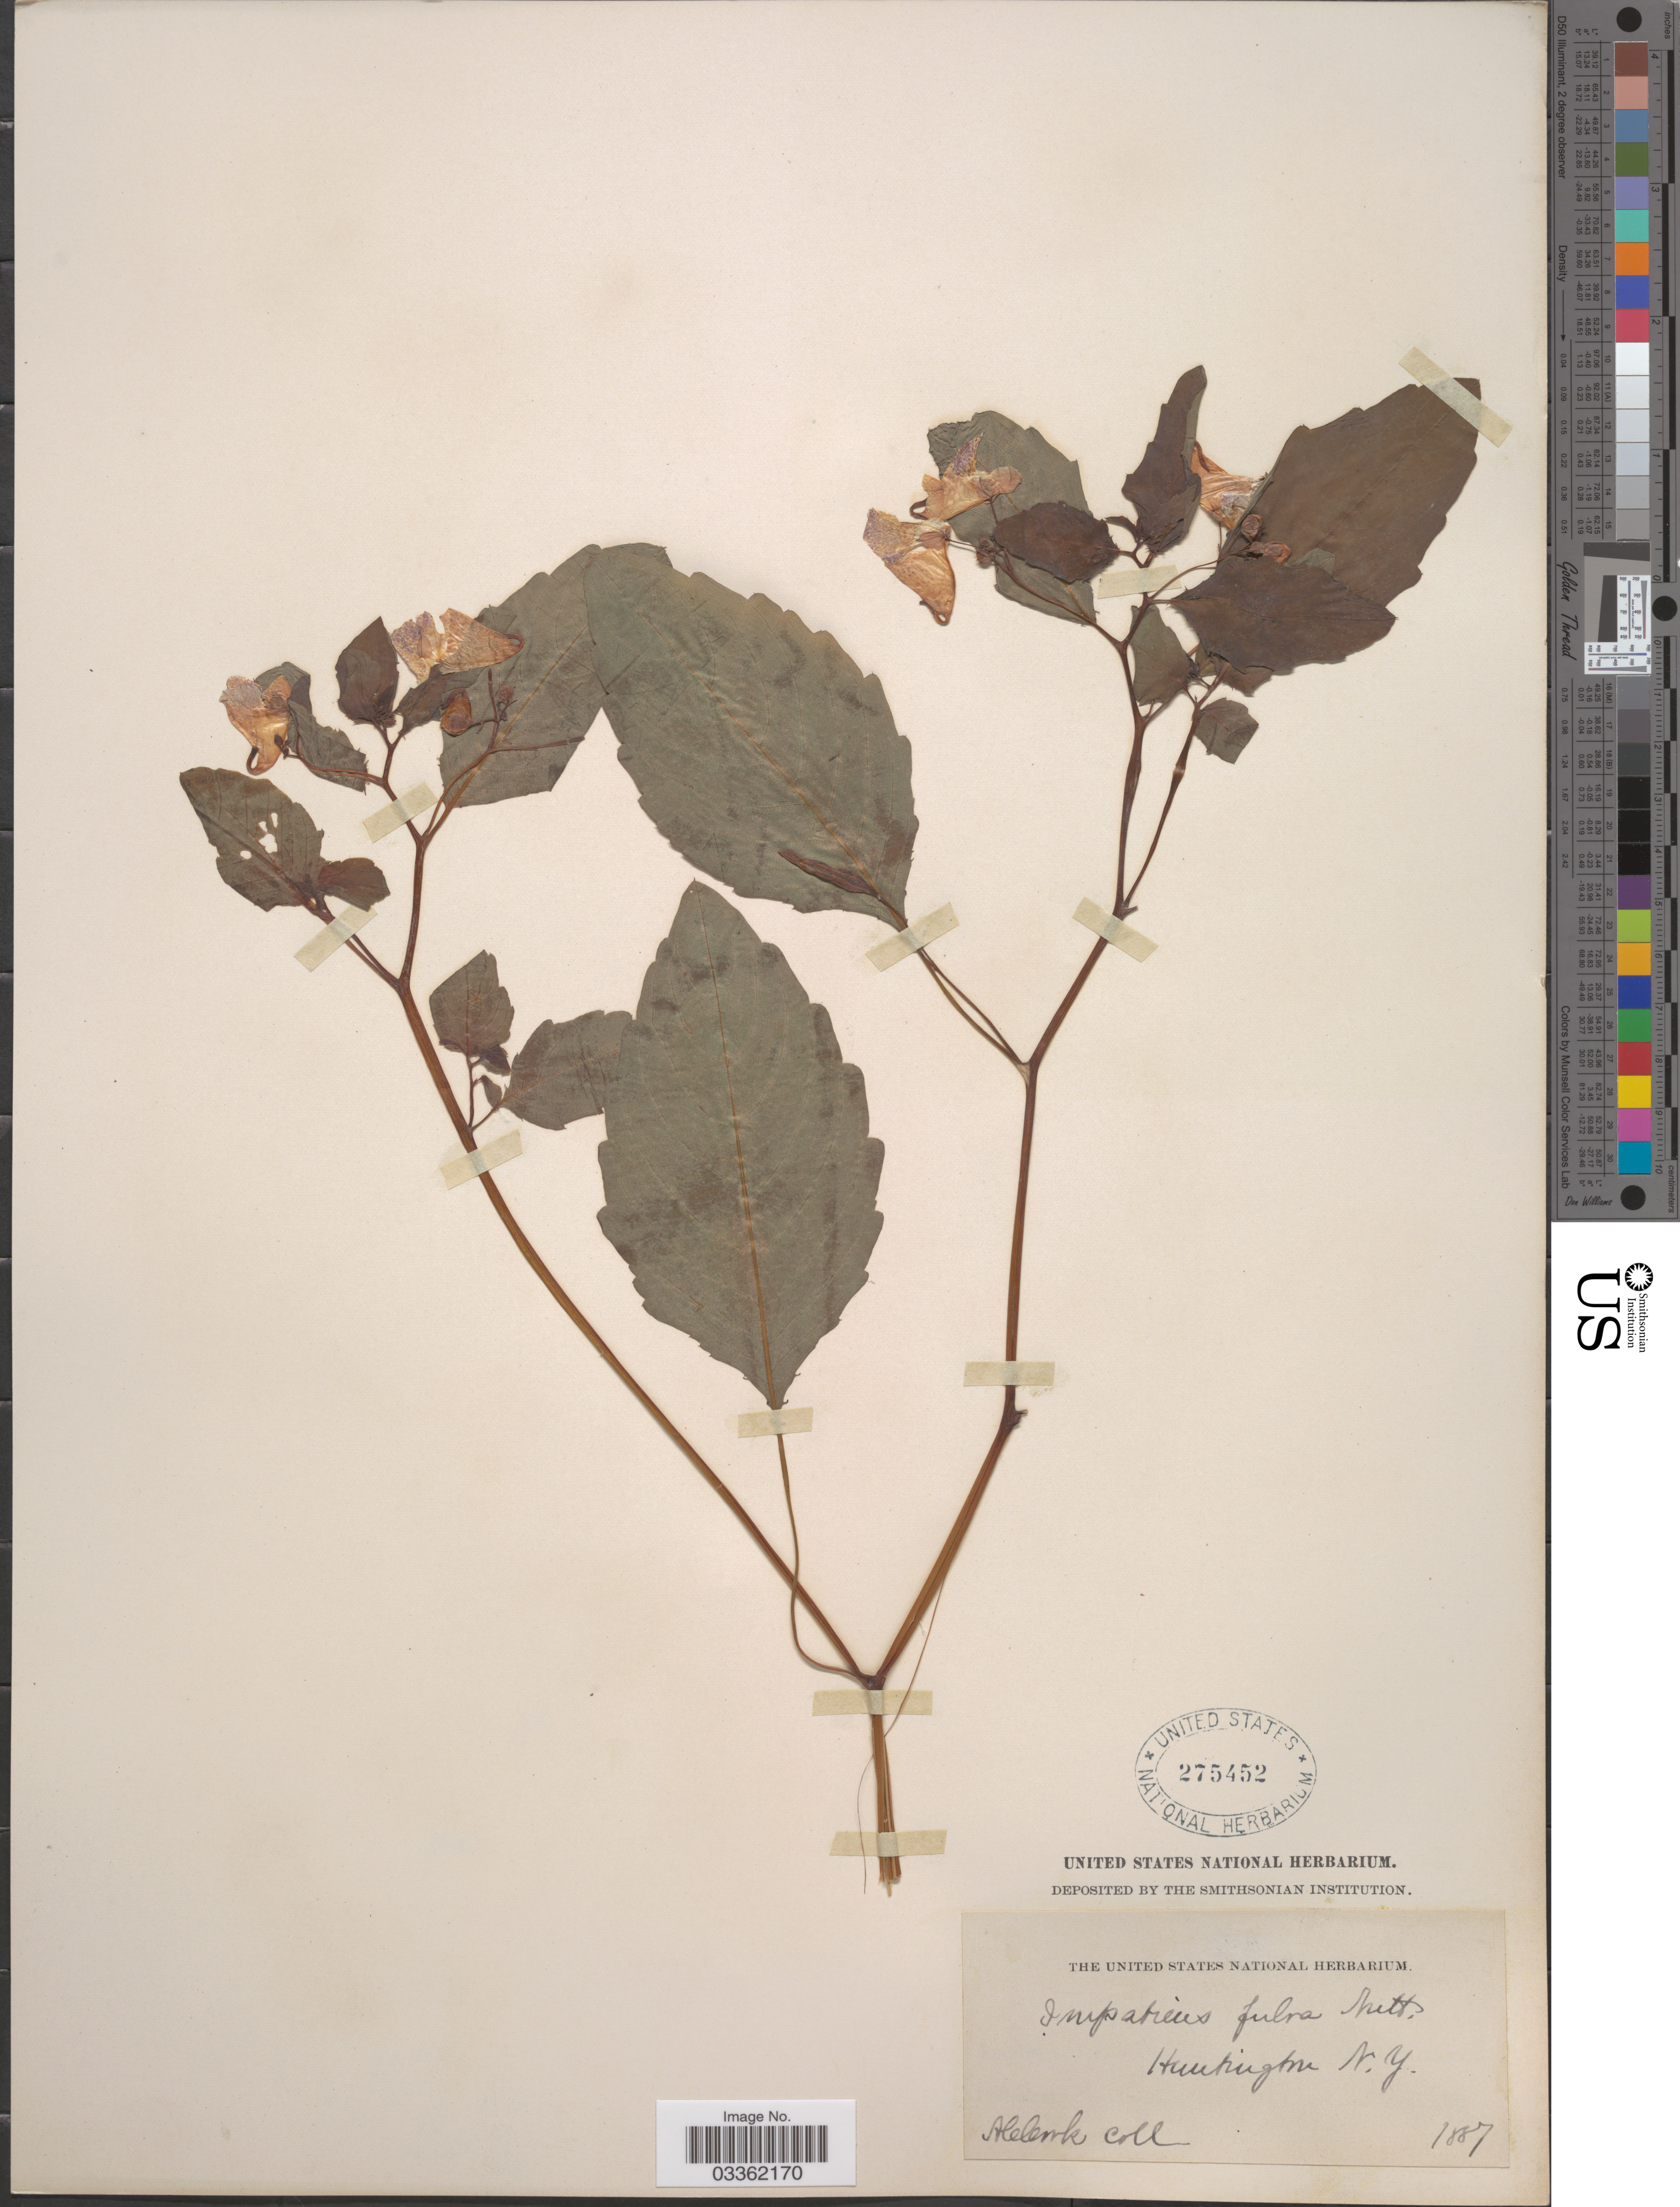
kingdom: Plantae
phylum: Tracheophyta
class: Magnoliopsida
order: Ericales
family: Balsaminaceae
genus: Impatiens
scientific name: Impatiens capensis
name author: Meerb.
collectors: A. Cook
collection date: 1887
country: United States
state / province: New York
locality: Huntington.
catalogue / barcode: US 275452